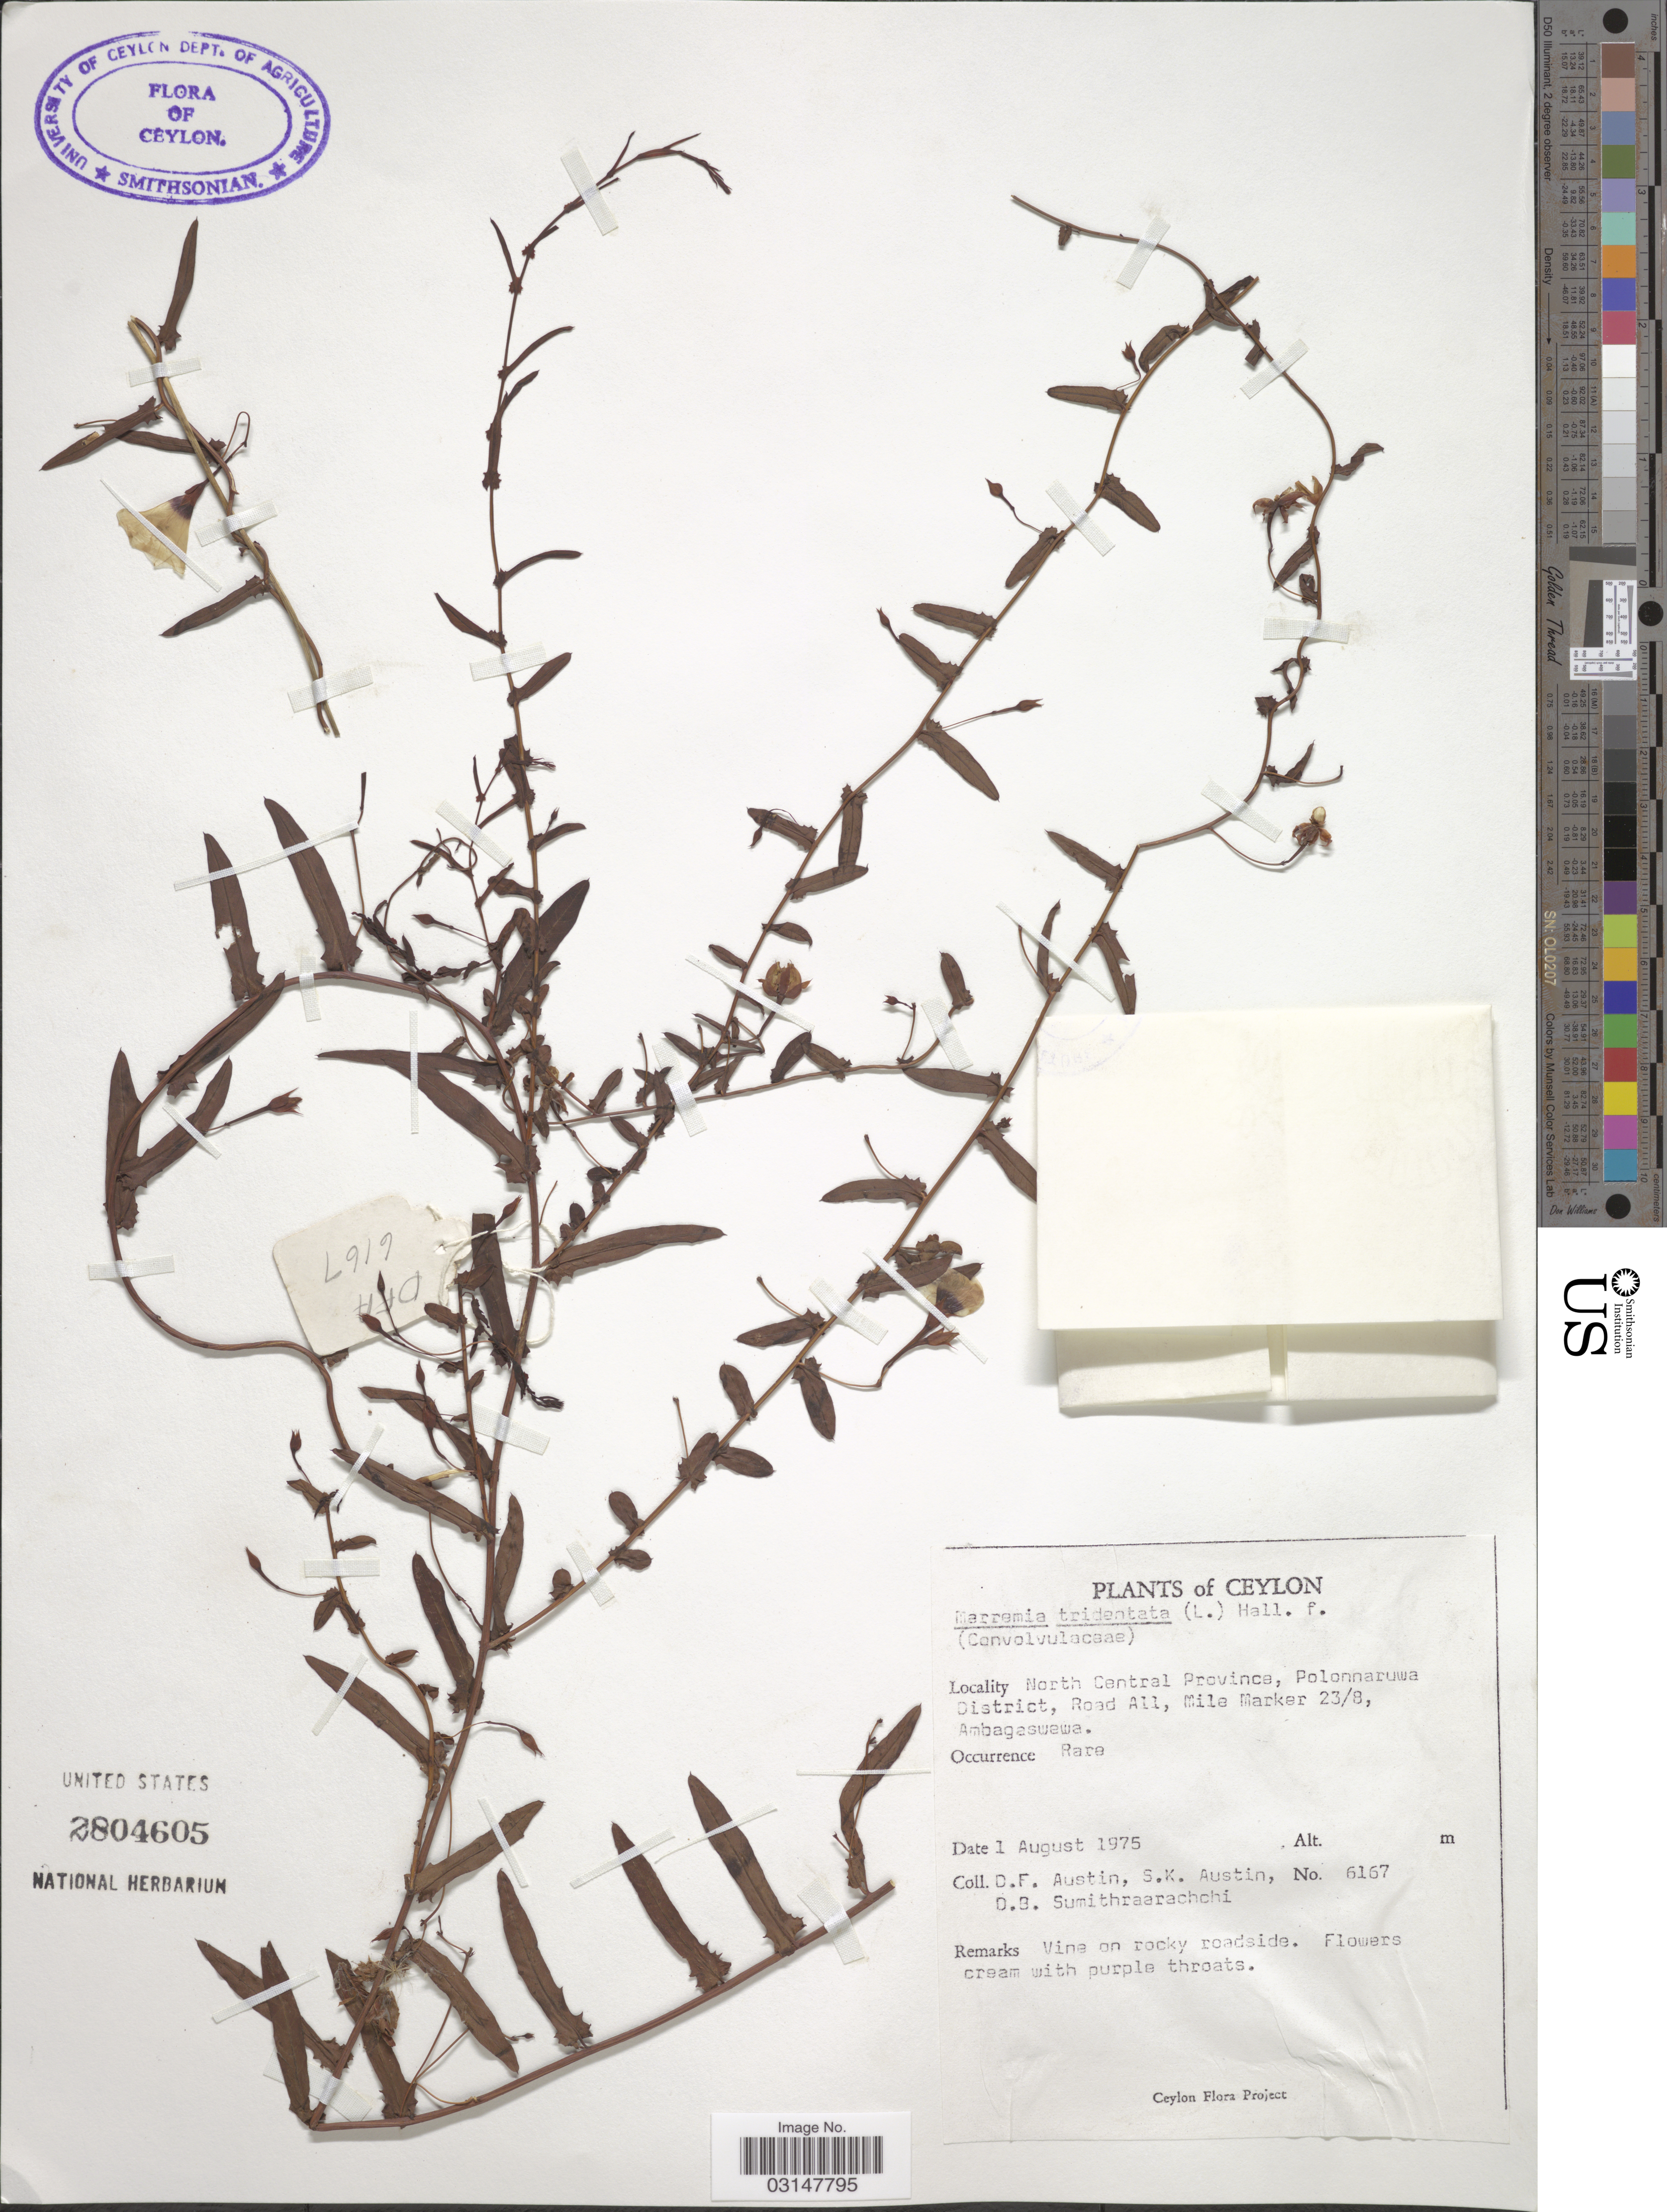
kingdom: Plantae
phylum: Tracheophyta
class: Magnoliopsida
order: Solanales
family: Convolvulaceae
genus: Xenostegia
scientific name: Xenostegia tridentata subsp. hastata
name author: (Ooststr.) Parmar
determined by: Strong, Mark T., (BOT), Smithsonian Institution - National Museum of Natural History (UNITED STATES)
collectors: D. Austin, S. Austin & D. B. Sumithraarachchi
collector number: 6167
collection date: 1975-08-01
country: Sri Lanka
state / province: North Central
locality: Ceylon. Polonnaruwa District, Road A11, Mile Marker 23/8, Ambagaswewa.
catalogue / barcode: US 2804605